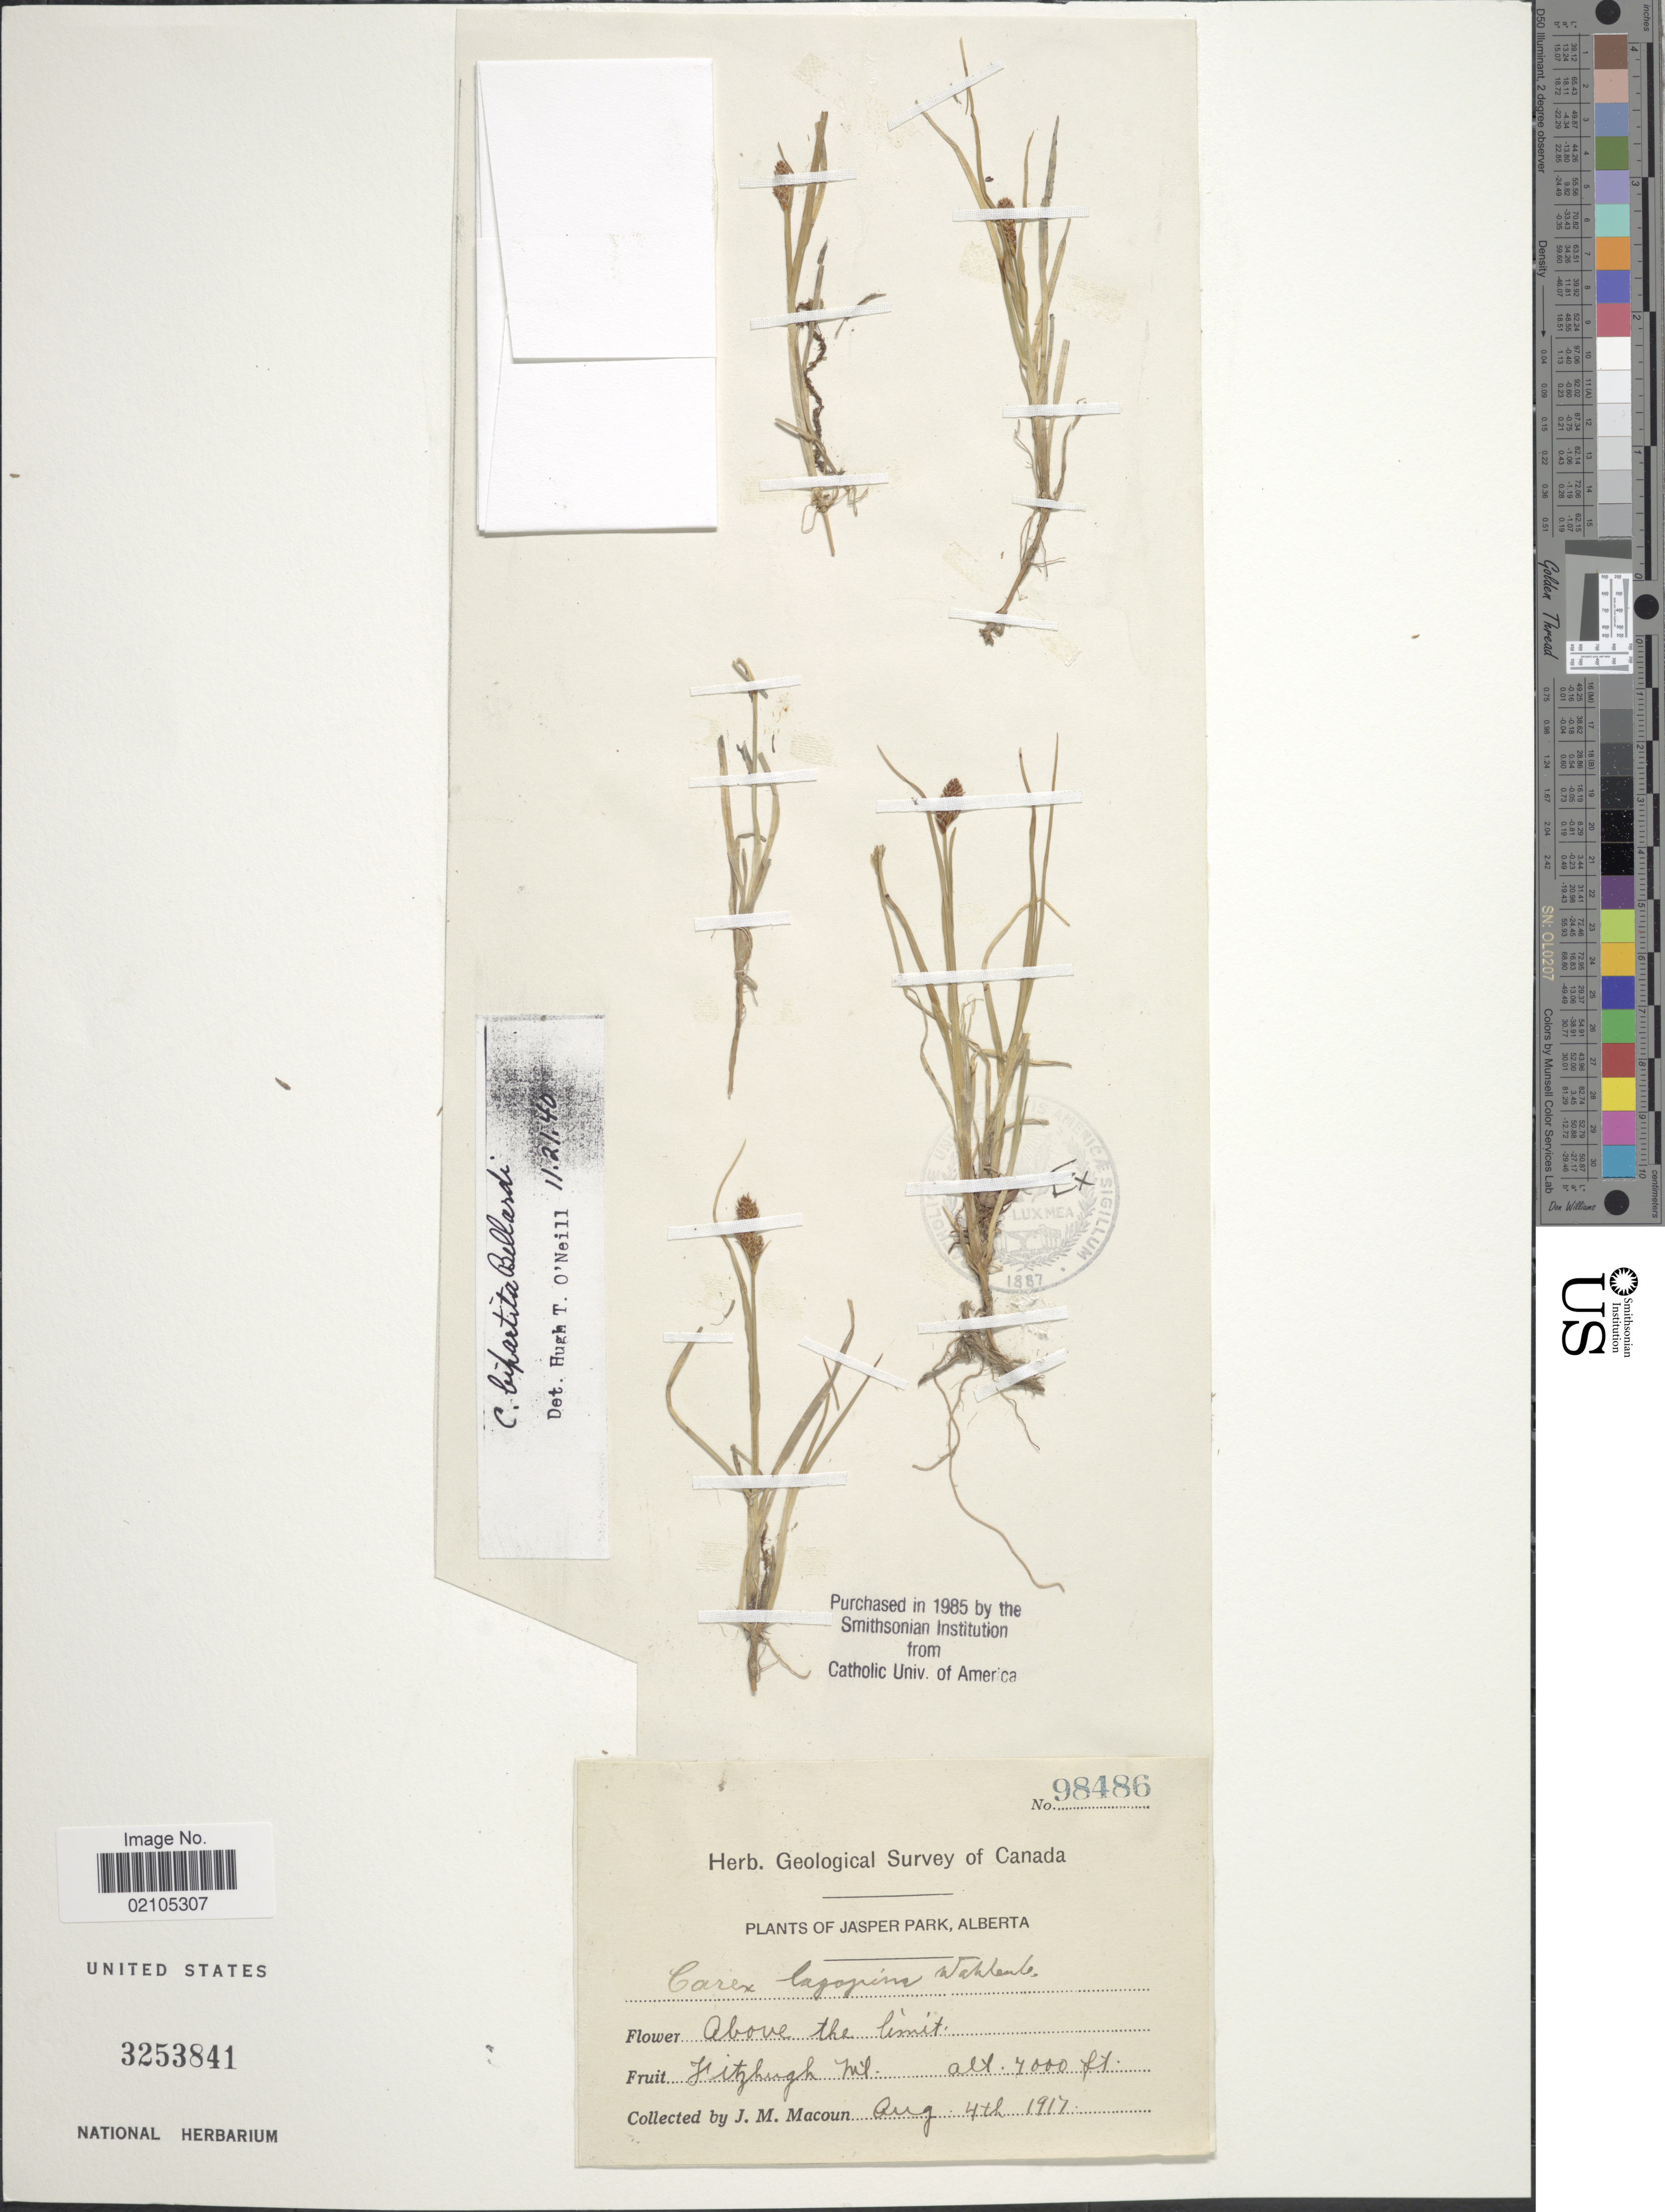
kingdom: Plantae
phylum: Tracheophyta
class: Liliopsida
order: Poales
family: Cyperaceae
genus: Carex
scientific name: Carex lachenalii subsp. lachenalii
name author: Schkuhr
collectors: J. M. Macoun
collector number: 98486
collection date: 1917-08-04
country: Canada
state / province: Alberta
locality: Alberta, Jasper Park, Alberta. Above the limit, Fitzhugh Mt.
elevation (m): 2134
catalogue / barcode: US 3253841